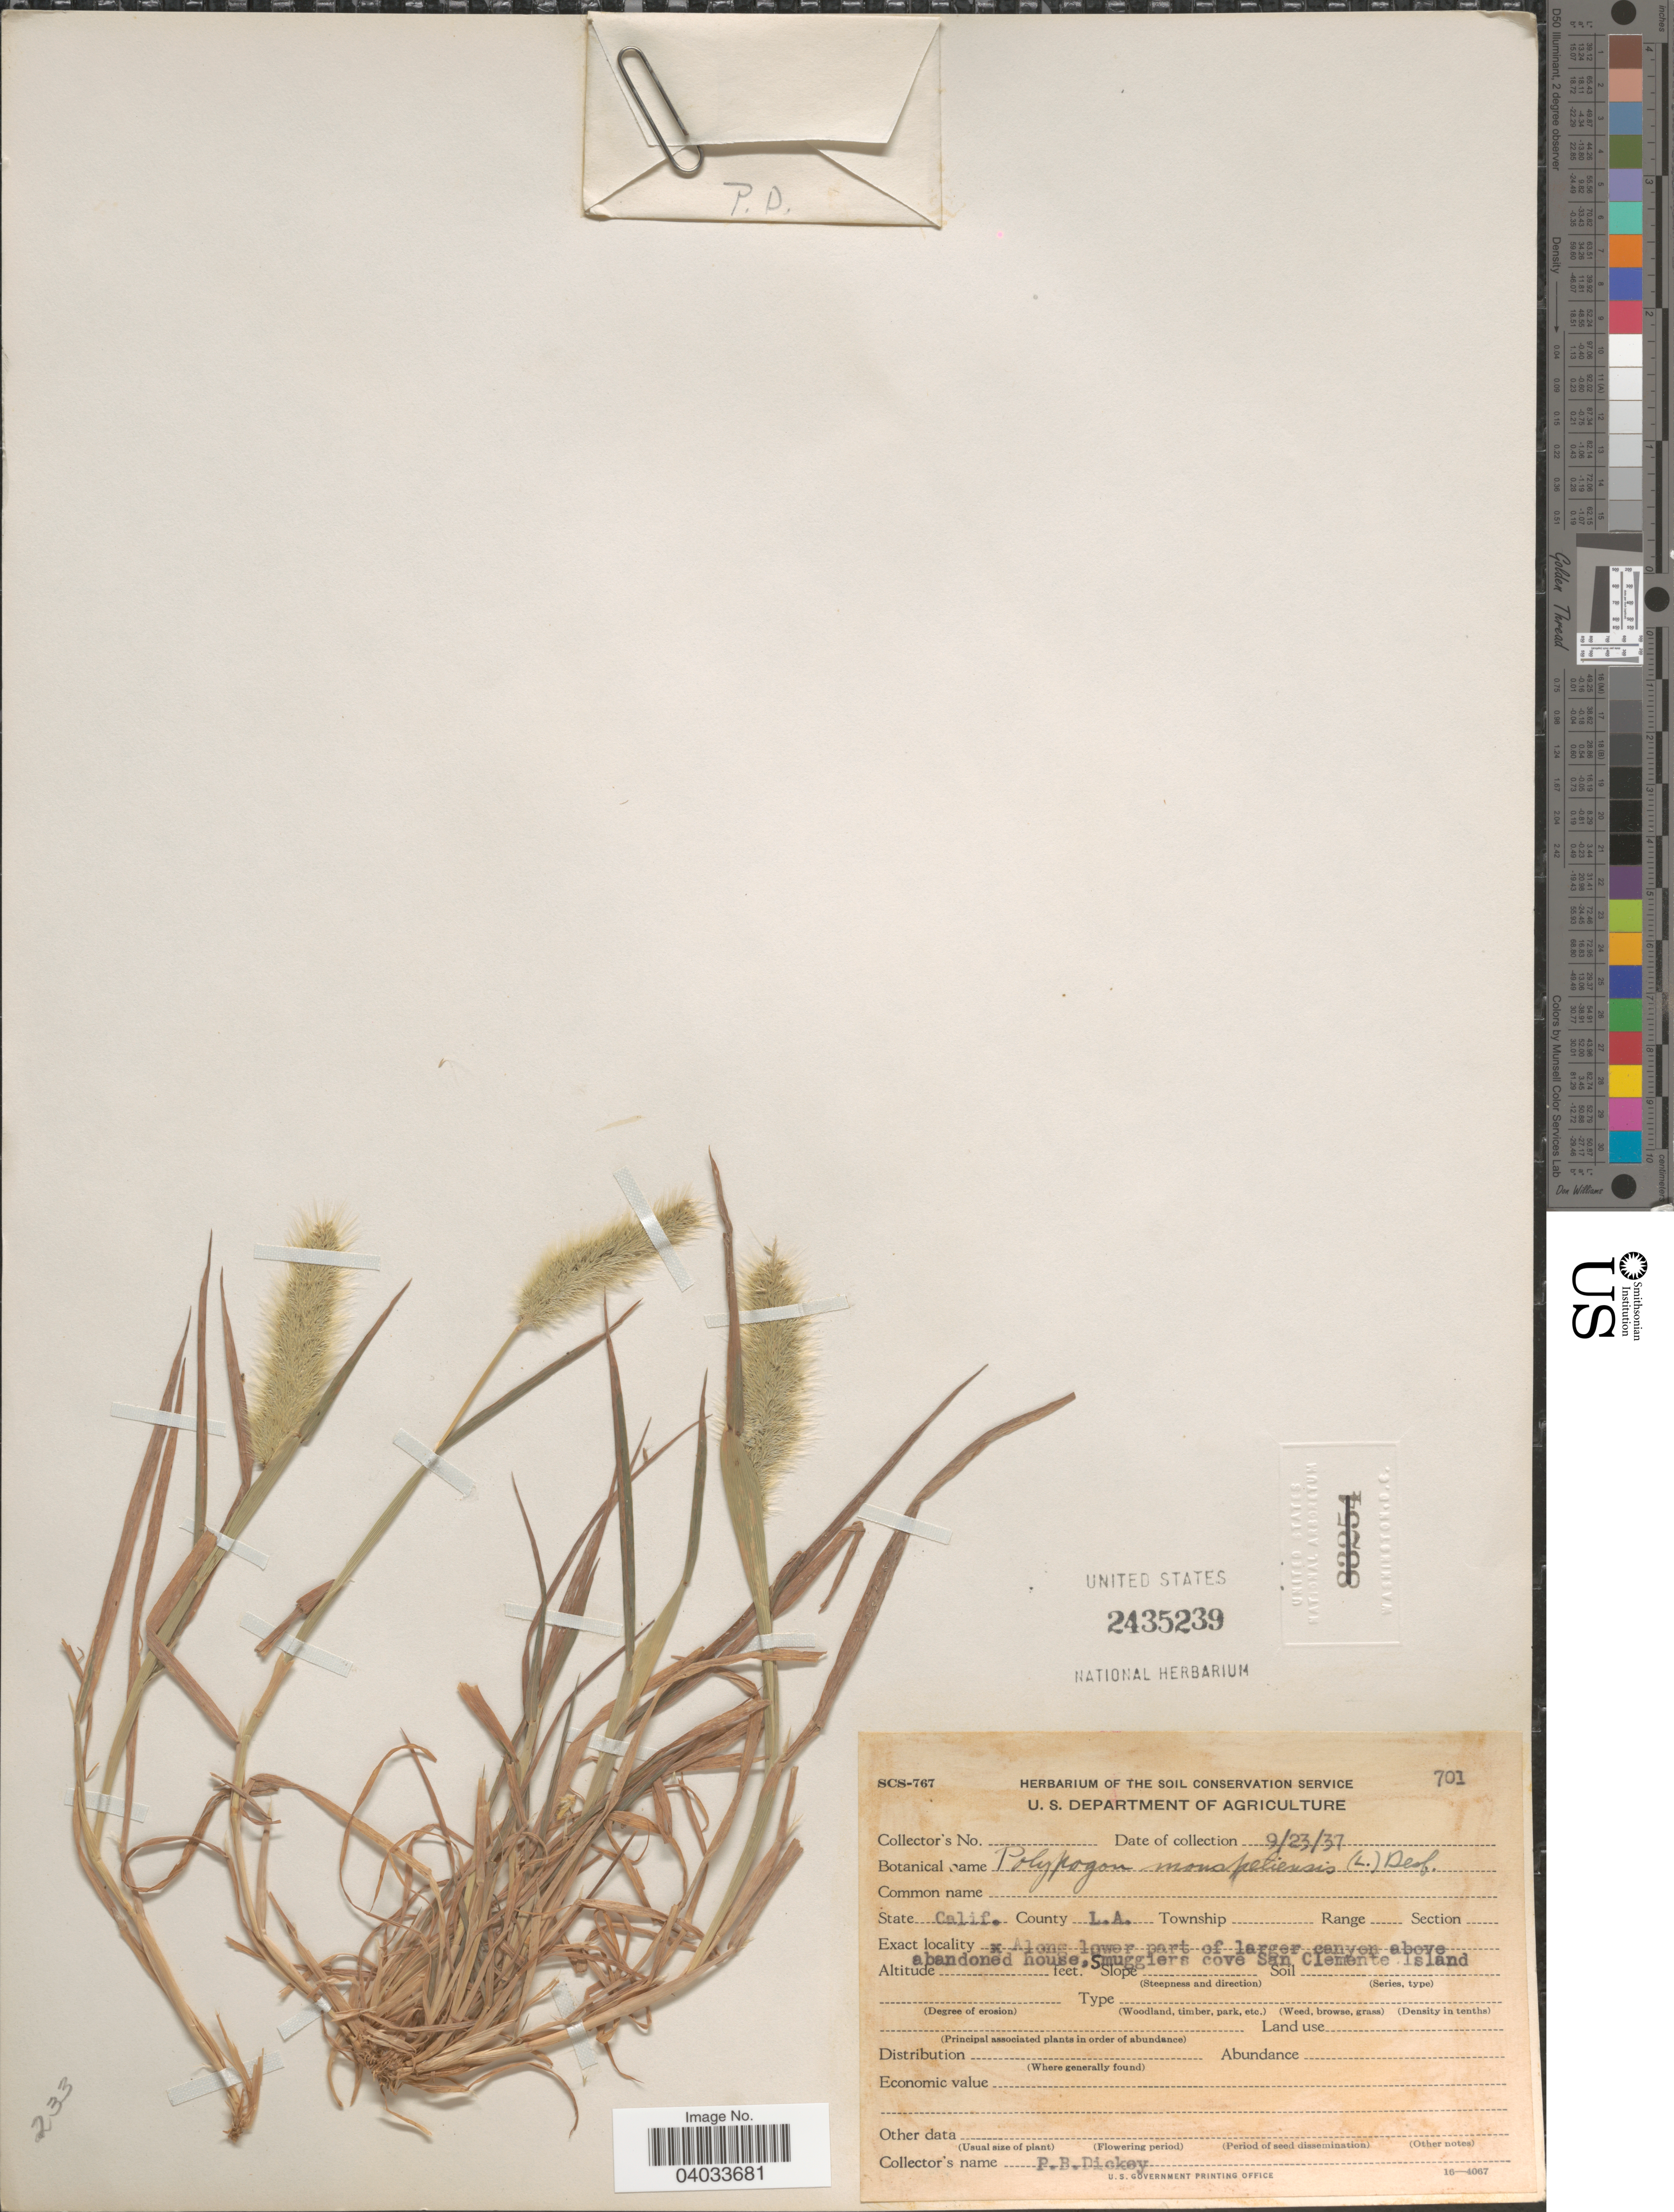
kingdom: Plantae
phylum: Tracheophyta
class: Liliopsida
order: Poales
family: Poaceae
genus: Polypogon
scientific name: Polypogon monspeliensis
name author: (L.) Desf.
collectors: P. Dickey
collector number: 701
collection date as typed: Transcribed d/m/y: 23/9/37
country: United States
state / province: California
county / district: Los Angeles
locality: County L. A. Along lower part of larger canyon above abandoned house, Smugglers cove San Clemente Island.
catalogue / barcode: US 2435239